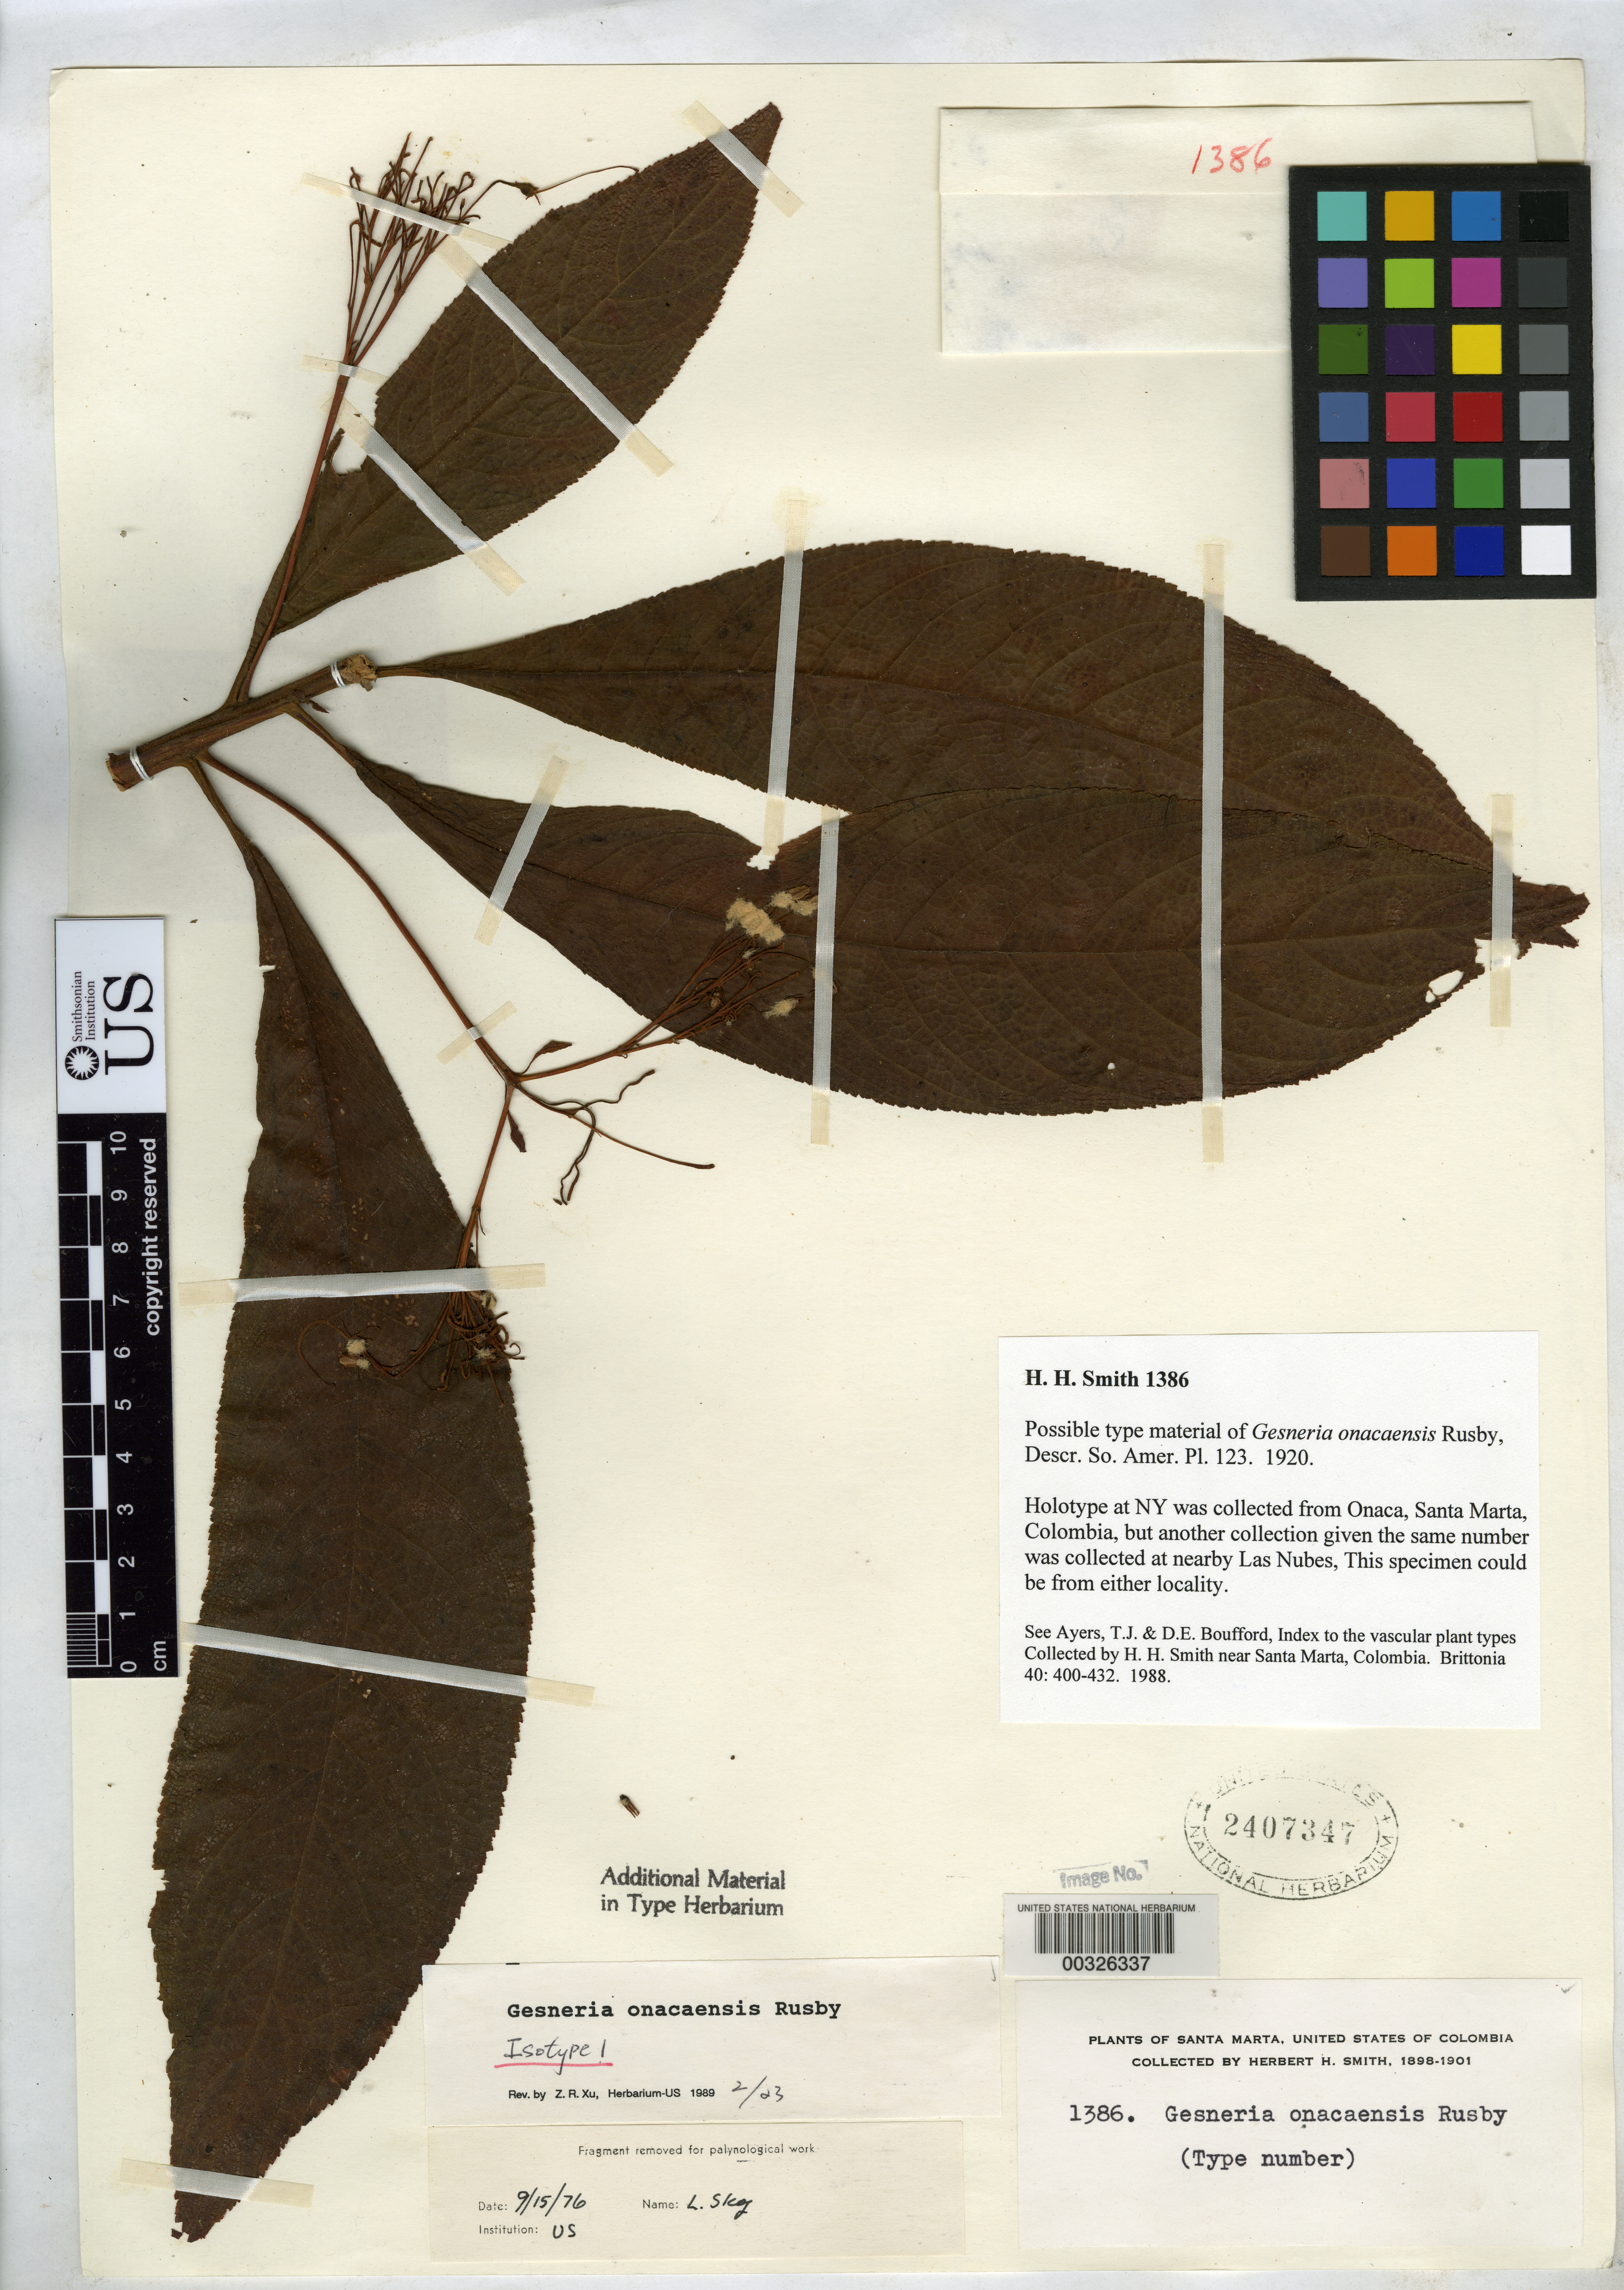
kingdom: Plantae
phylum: Tracheophyta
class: Magnoliopsida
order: Lamiales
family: Gesneriaceae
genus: Gesneria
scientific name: Gesneria onacaensis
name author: Rusby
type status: Possible Isotype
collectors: Herbert H. Smith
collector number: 1386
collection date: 1898/1901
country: Colombia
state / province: Magdalena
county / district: Santa Marta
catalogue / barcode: US 2407347